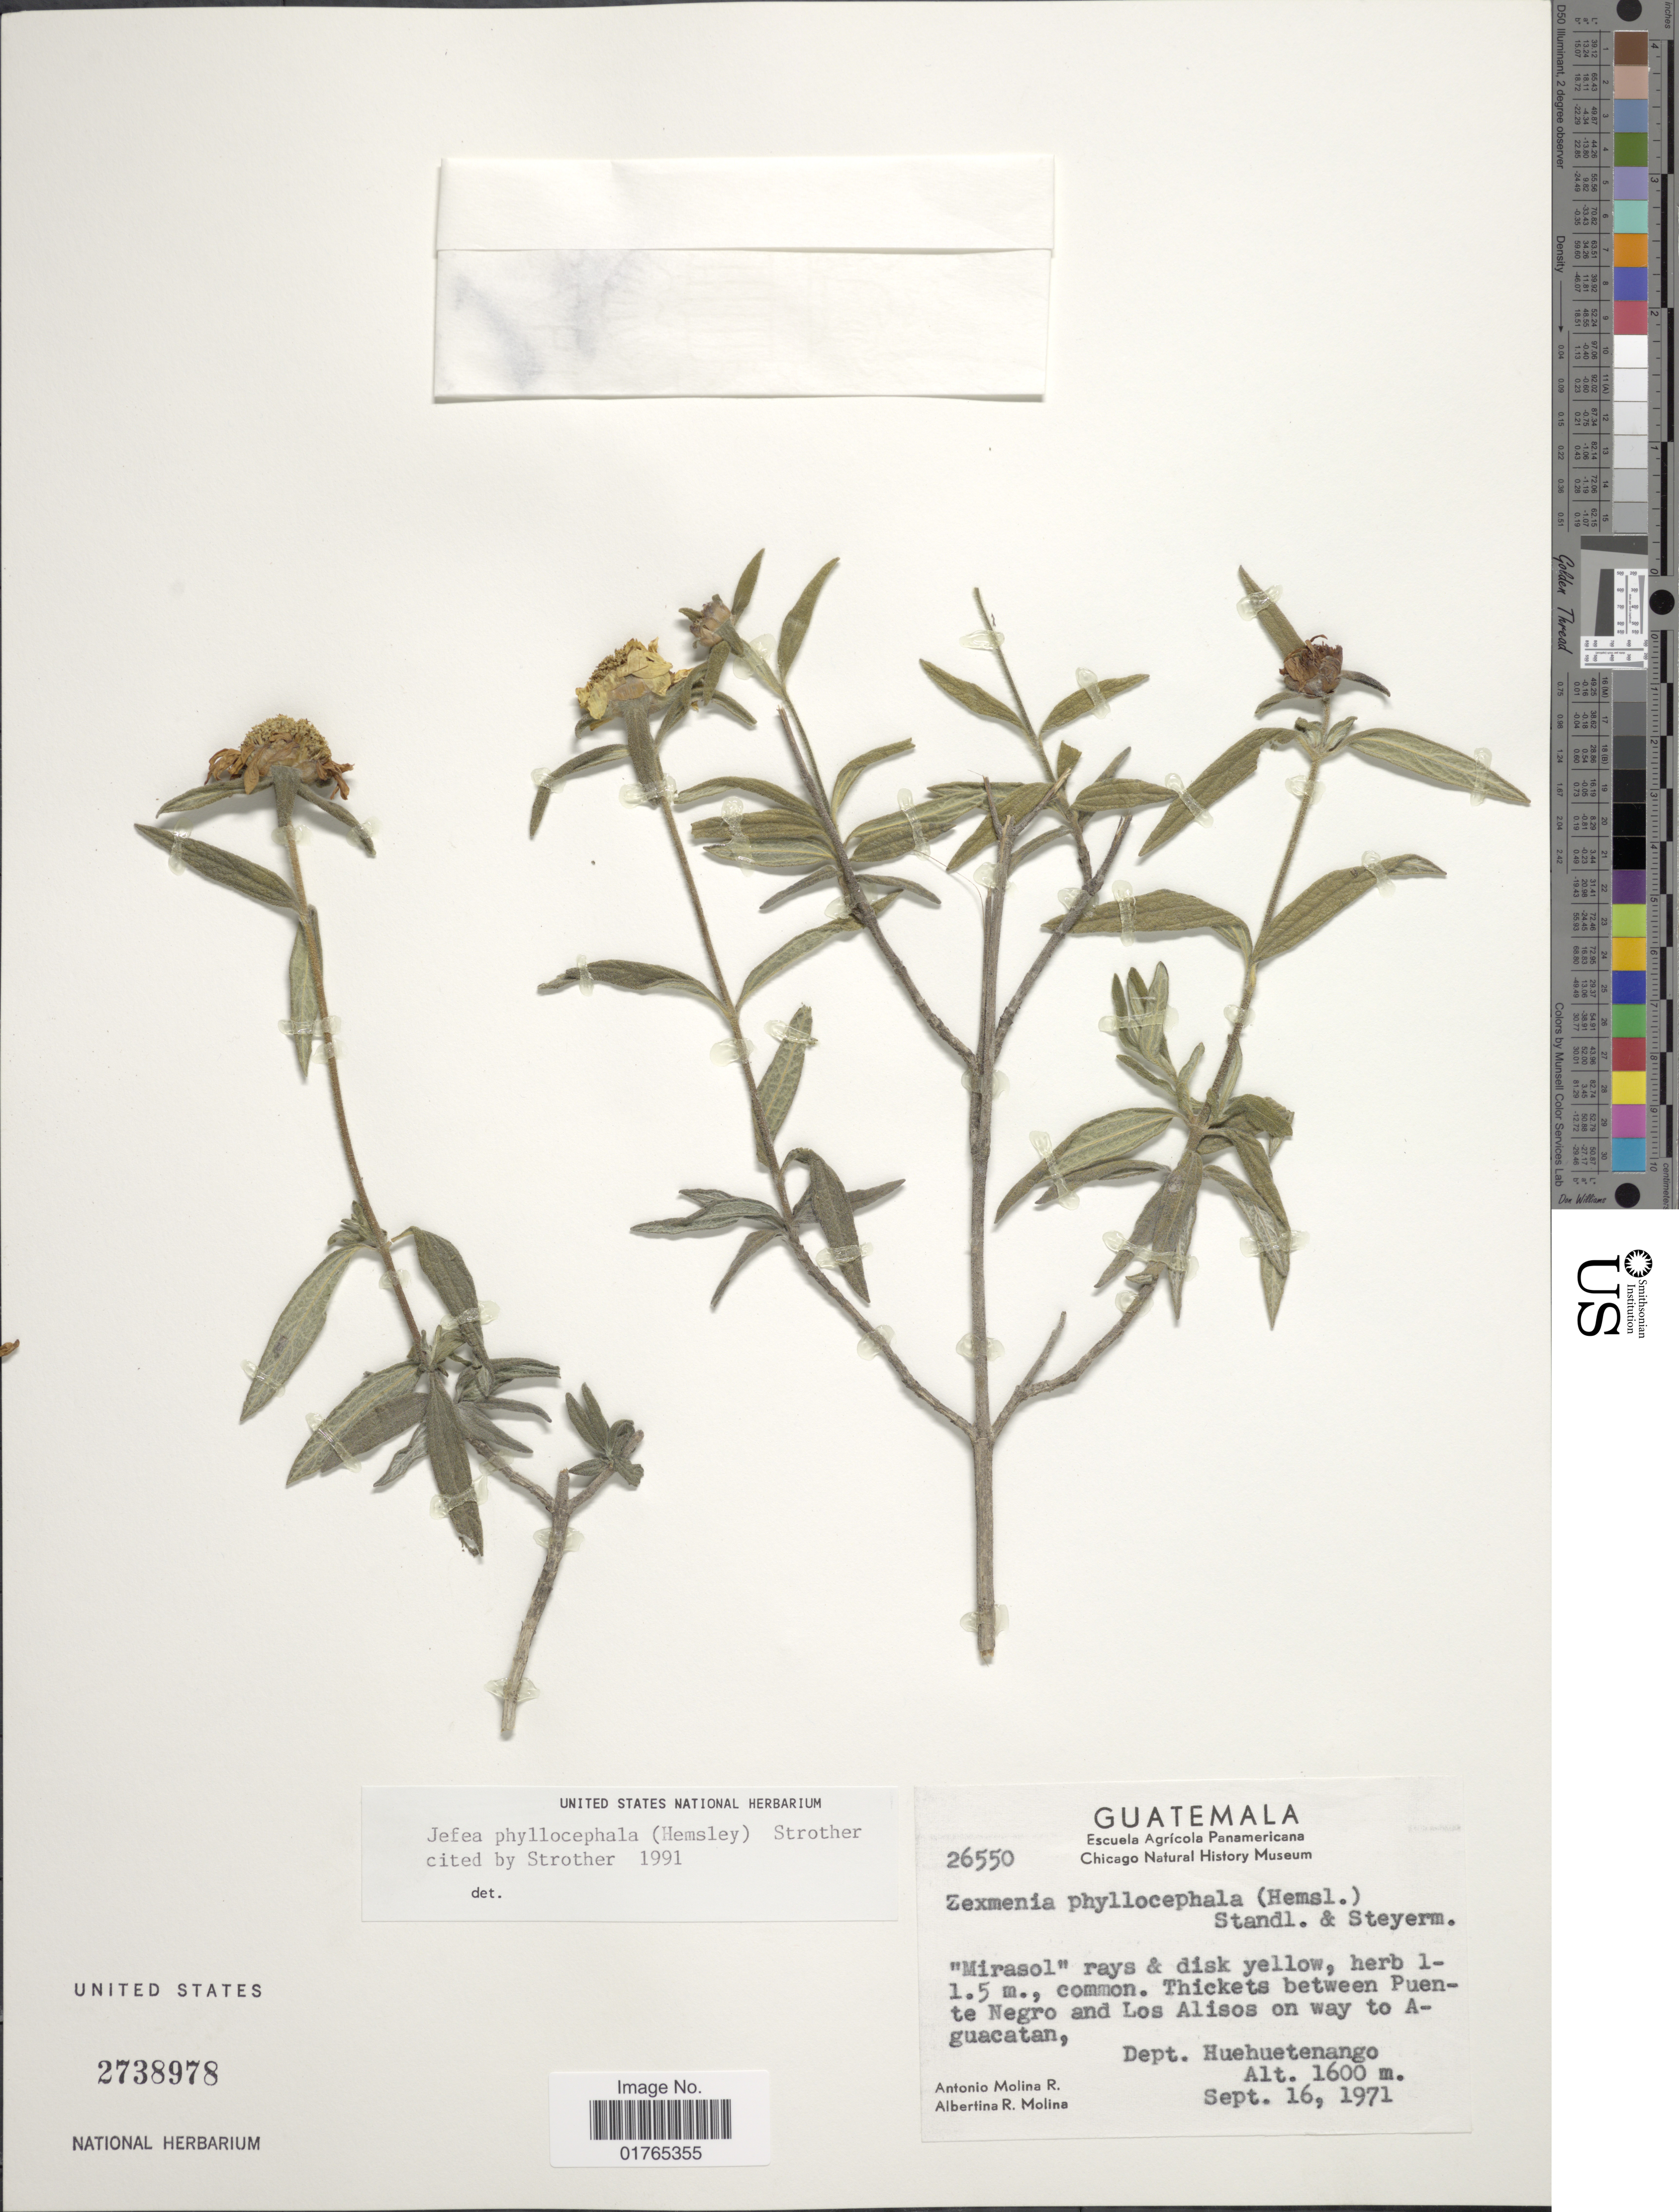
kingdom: Plantae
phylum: Tracheophyta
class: Magnoliopsida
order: Asterales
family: Asteraceae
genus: Jefea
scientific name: Jefea phyllocephala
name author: (Hemsl.) Strother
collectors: A. Molina R. & A. R. Molina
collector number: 26550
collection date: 1971-09-16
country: Guatemala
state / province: Huehuetenango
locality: Thickets between Puente Negro and Los Alisos on way to Aguacatan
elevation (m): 1600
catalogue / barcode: US 2738978